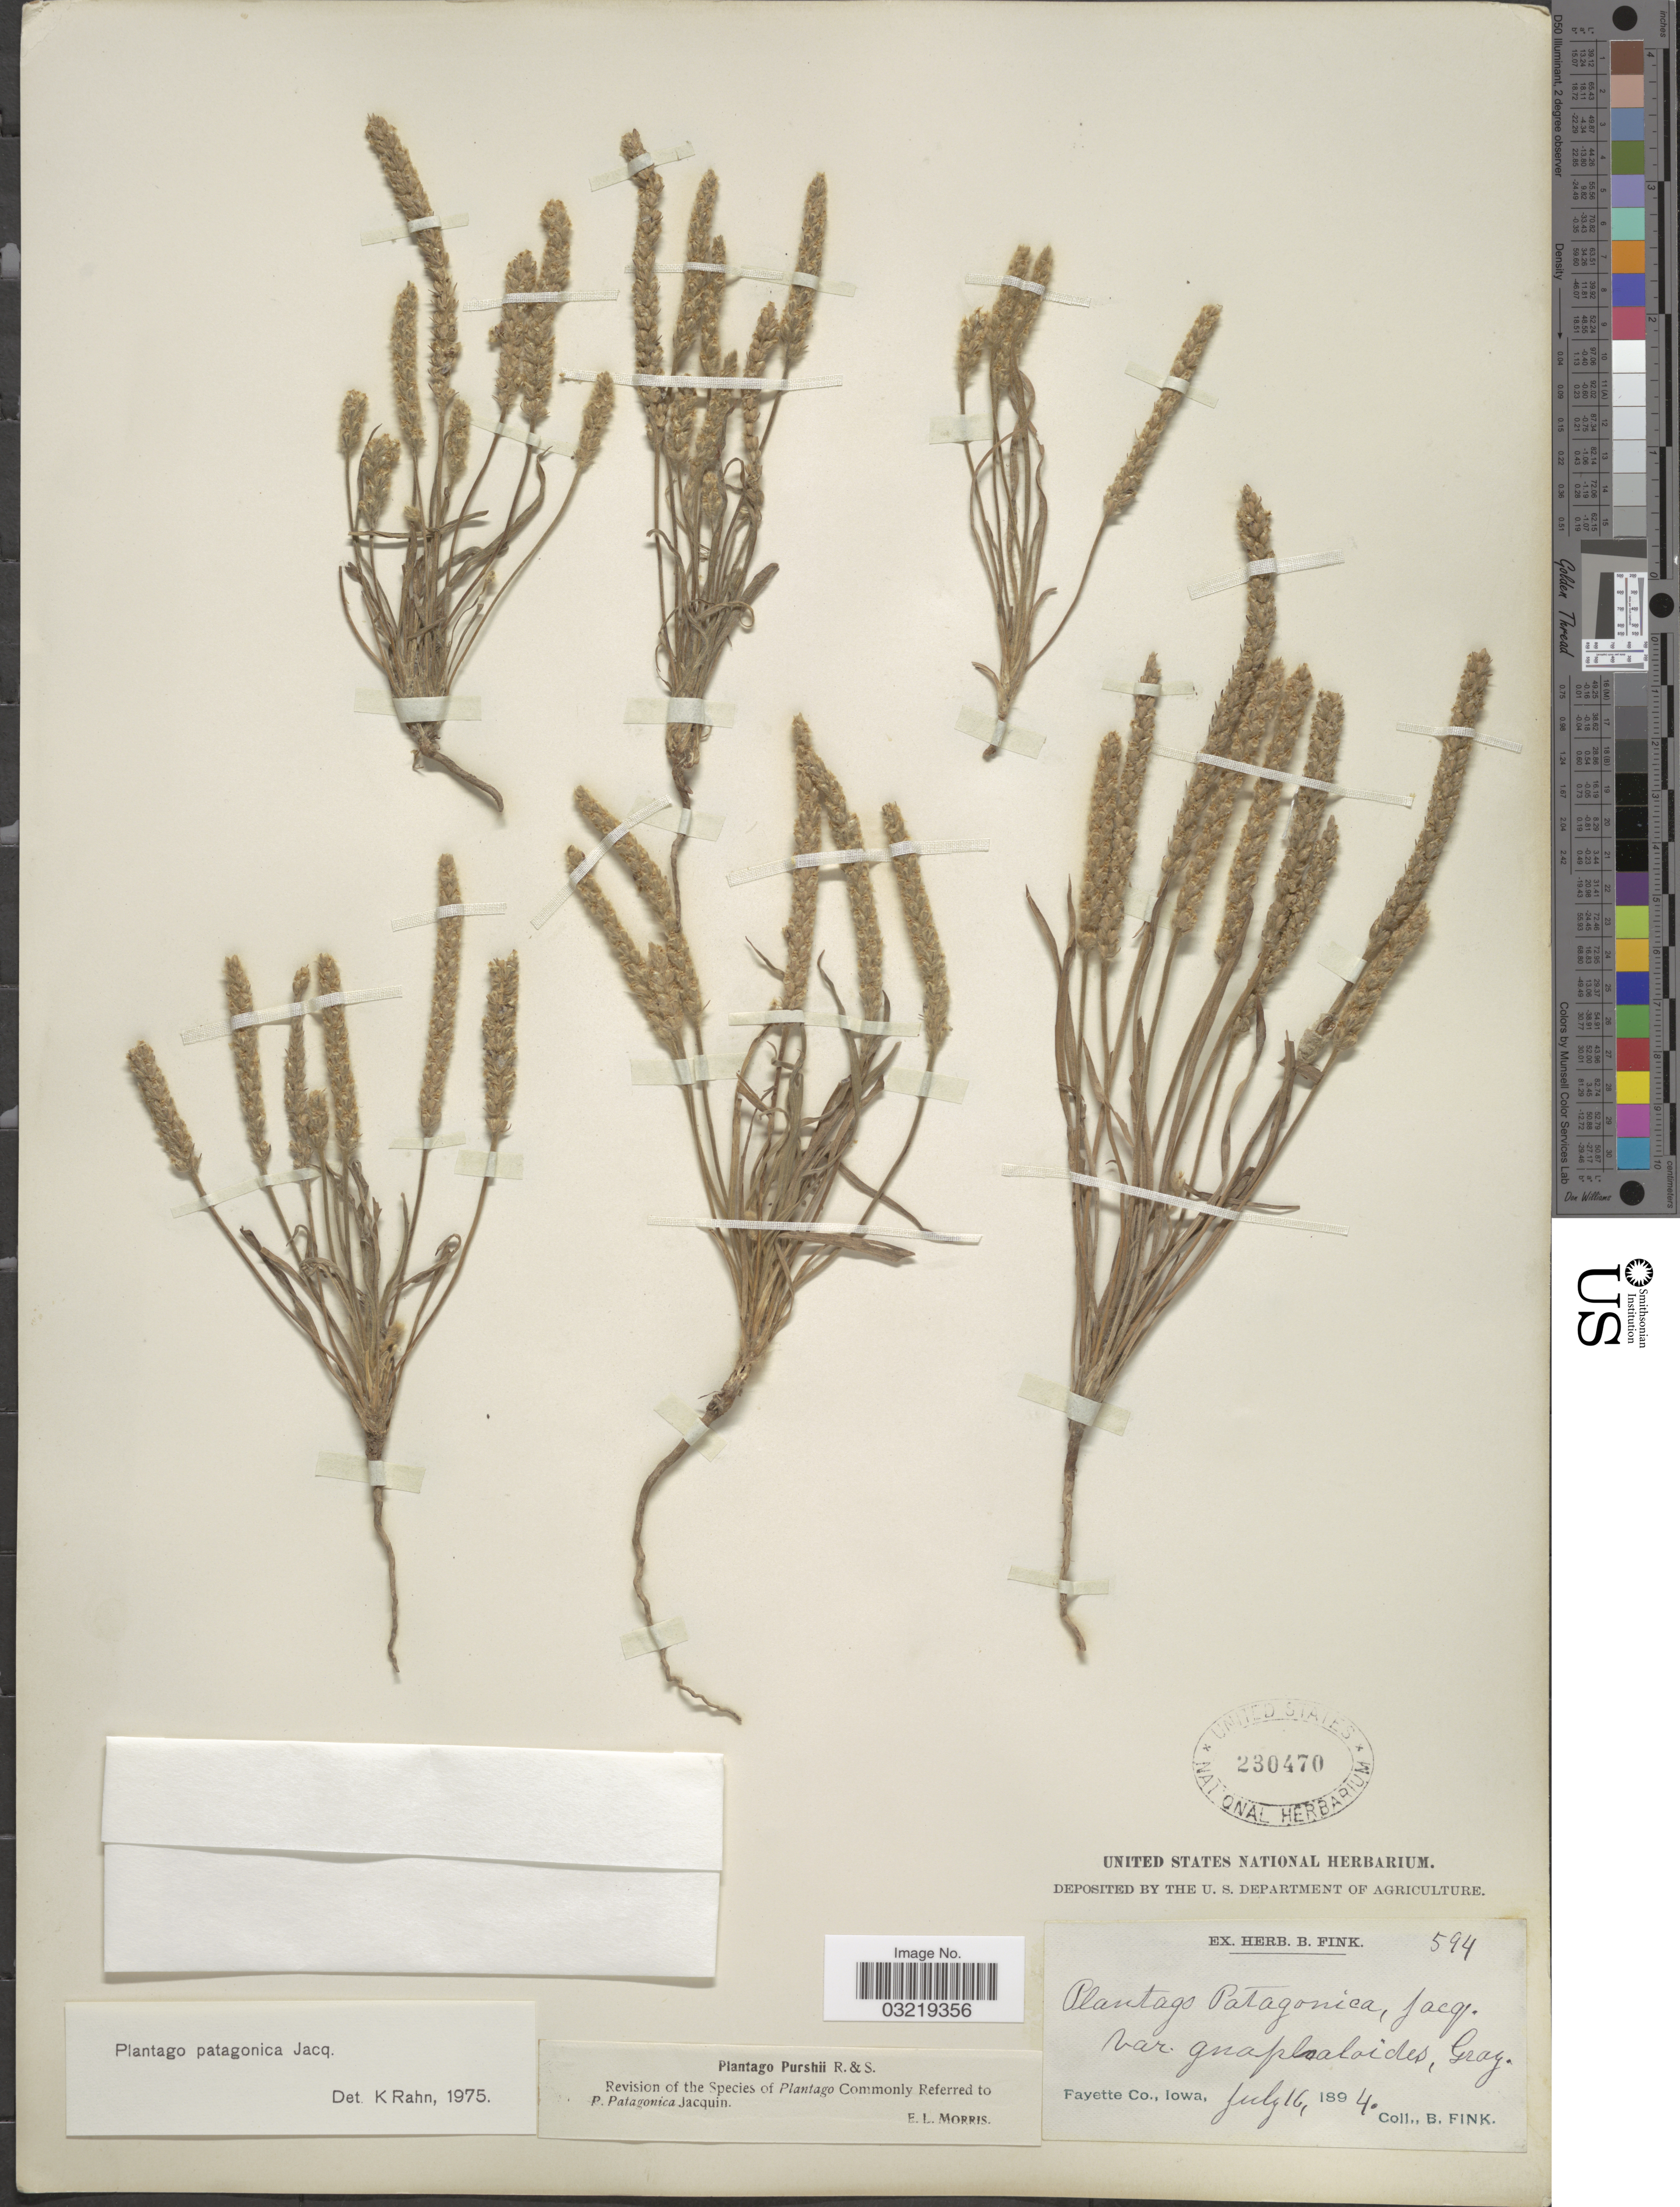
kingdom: Plantae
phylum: Tracheophyta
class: Magnoliopsida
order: Lamiales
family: Plantaginaceae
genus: Plantago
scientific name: Plantago patagonica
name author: Jacq.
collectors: B. Fink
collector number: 594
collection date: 1894-07-16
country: United States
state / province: Iowa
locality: Fayette Co.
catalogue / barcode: US 230470